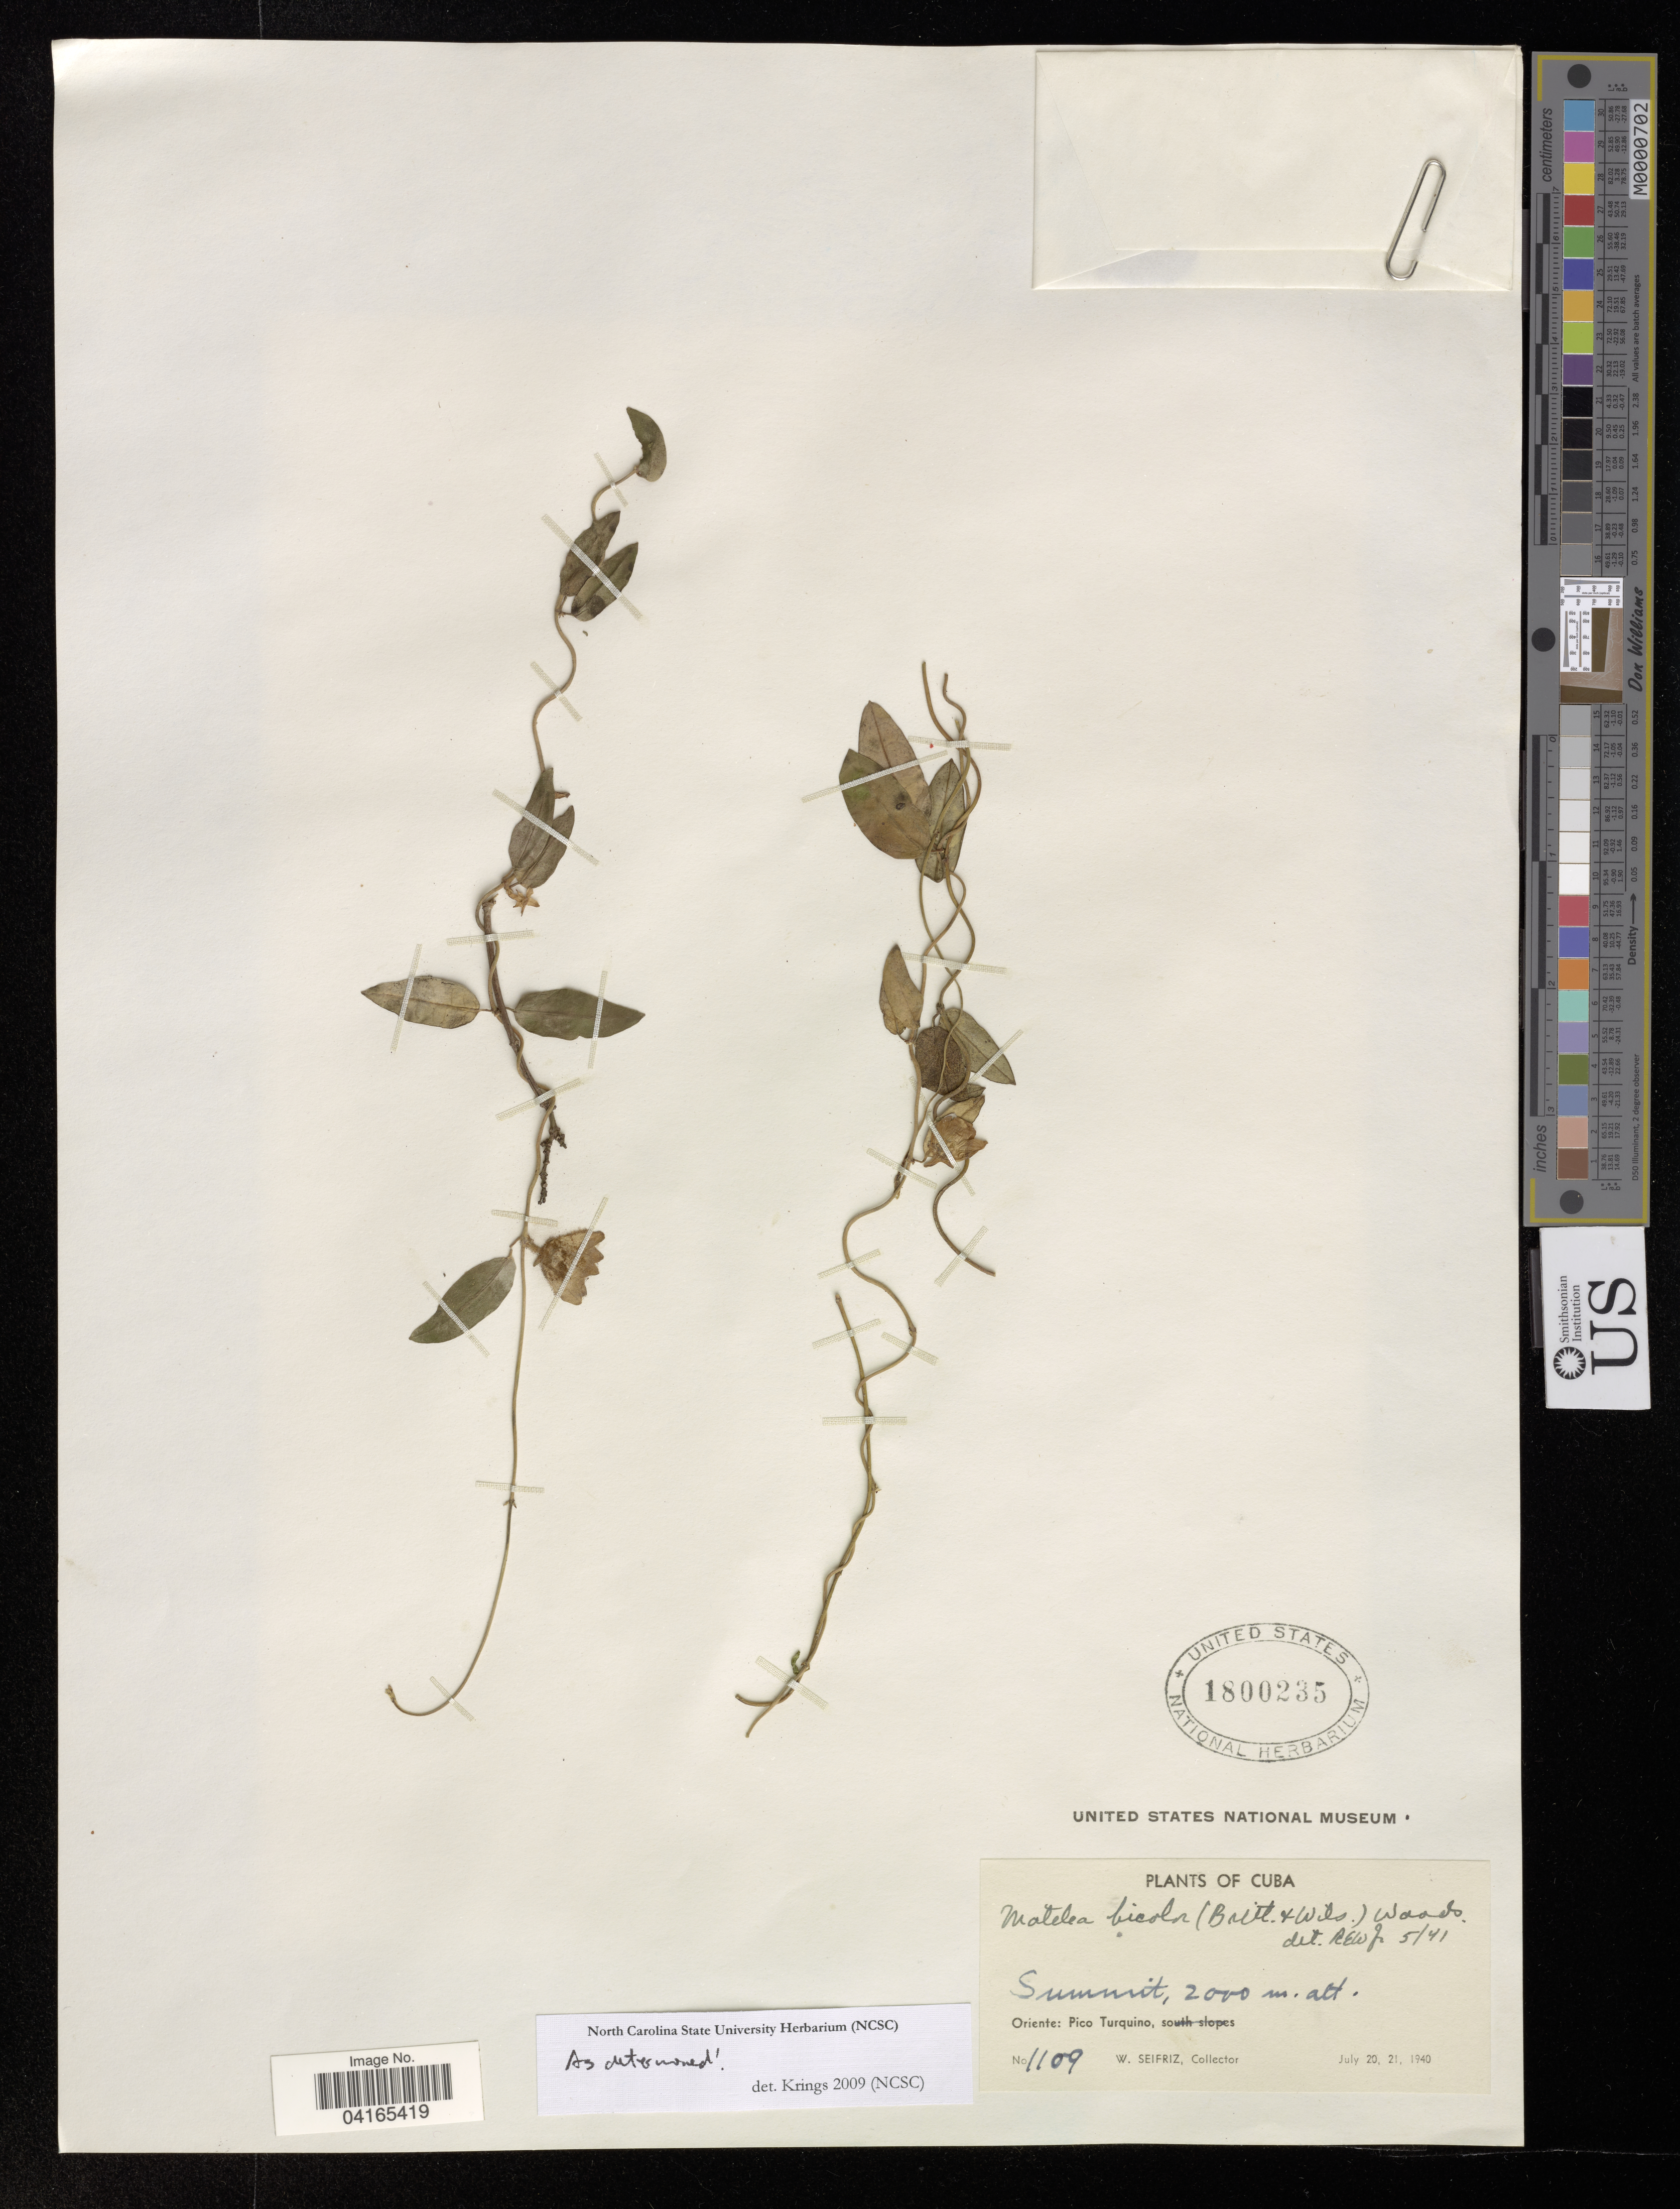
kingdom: Plantae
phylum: Tracheophyta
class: Magnoliopsida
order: Gentianales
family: Apocynaceae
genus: Matelea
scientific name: Matelea bicolor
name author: (Britton & P. Wilson) Woodson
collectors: W. Seifriz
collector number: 1109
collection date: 1940-07-20/1940-07-21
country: Cuba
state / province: Oriente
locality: Summit. Pico Turquino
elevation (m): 2000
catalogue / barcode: US 1800235